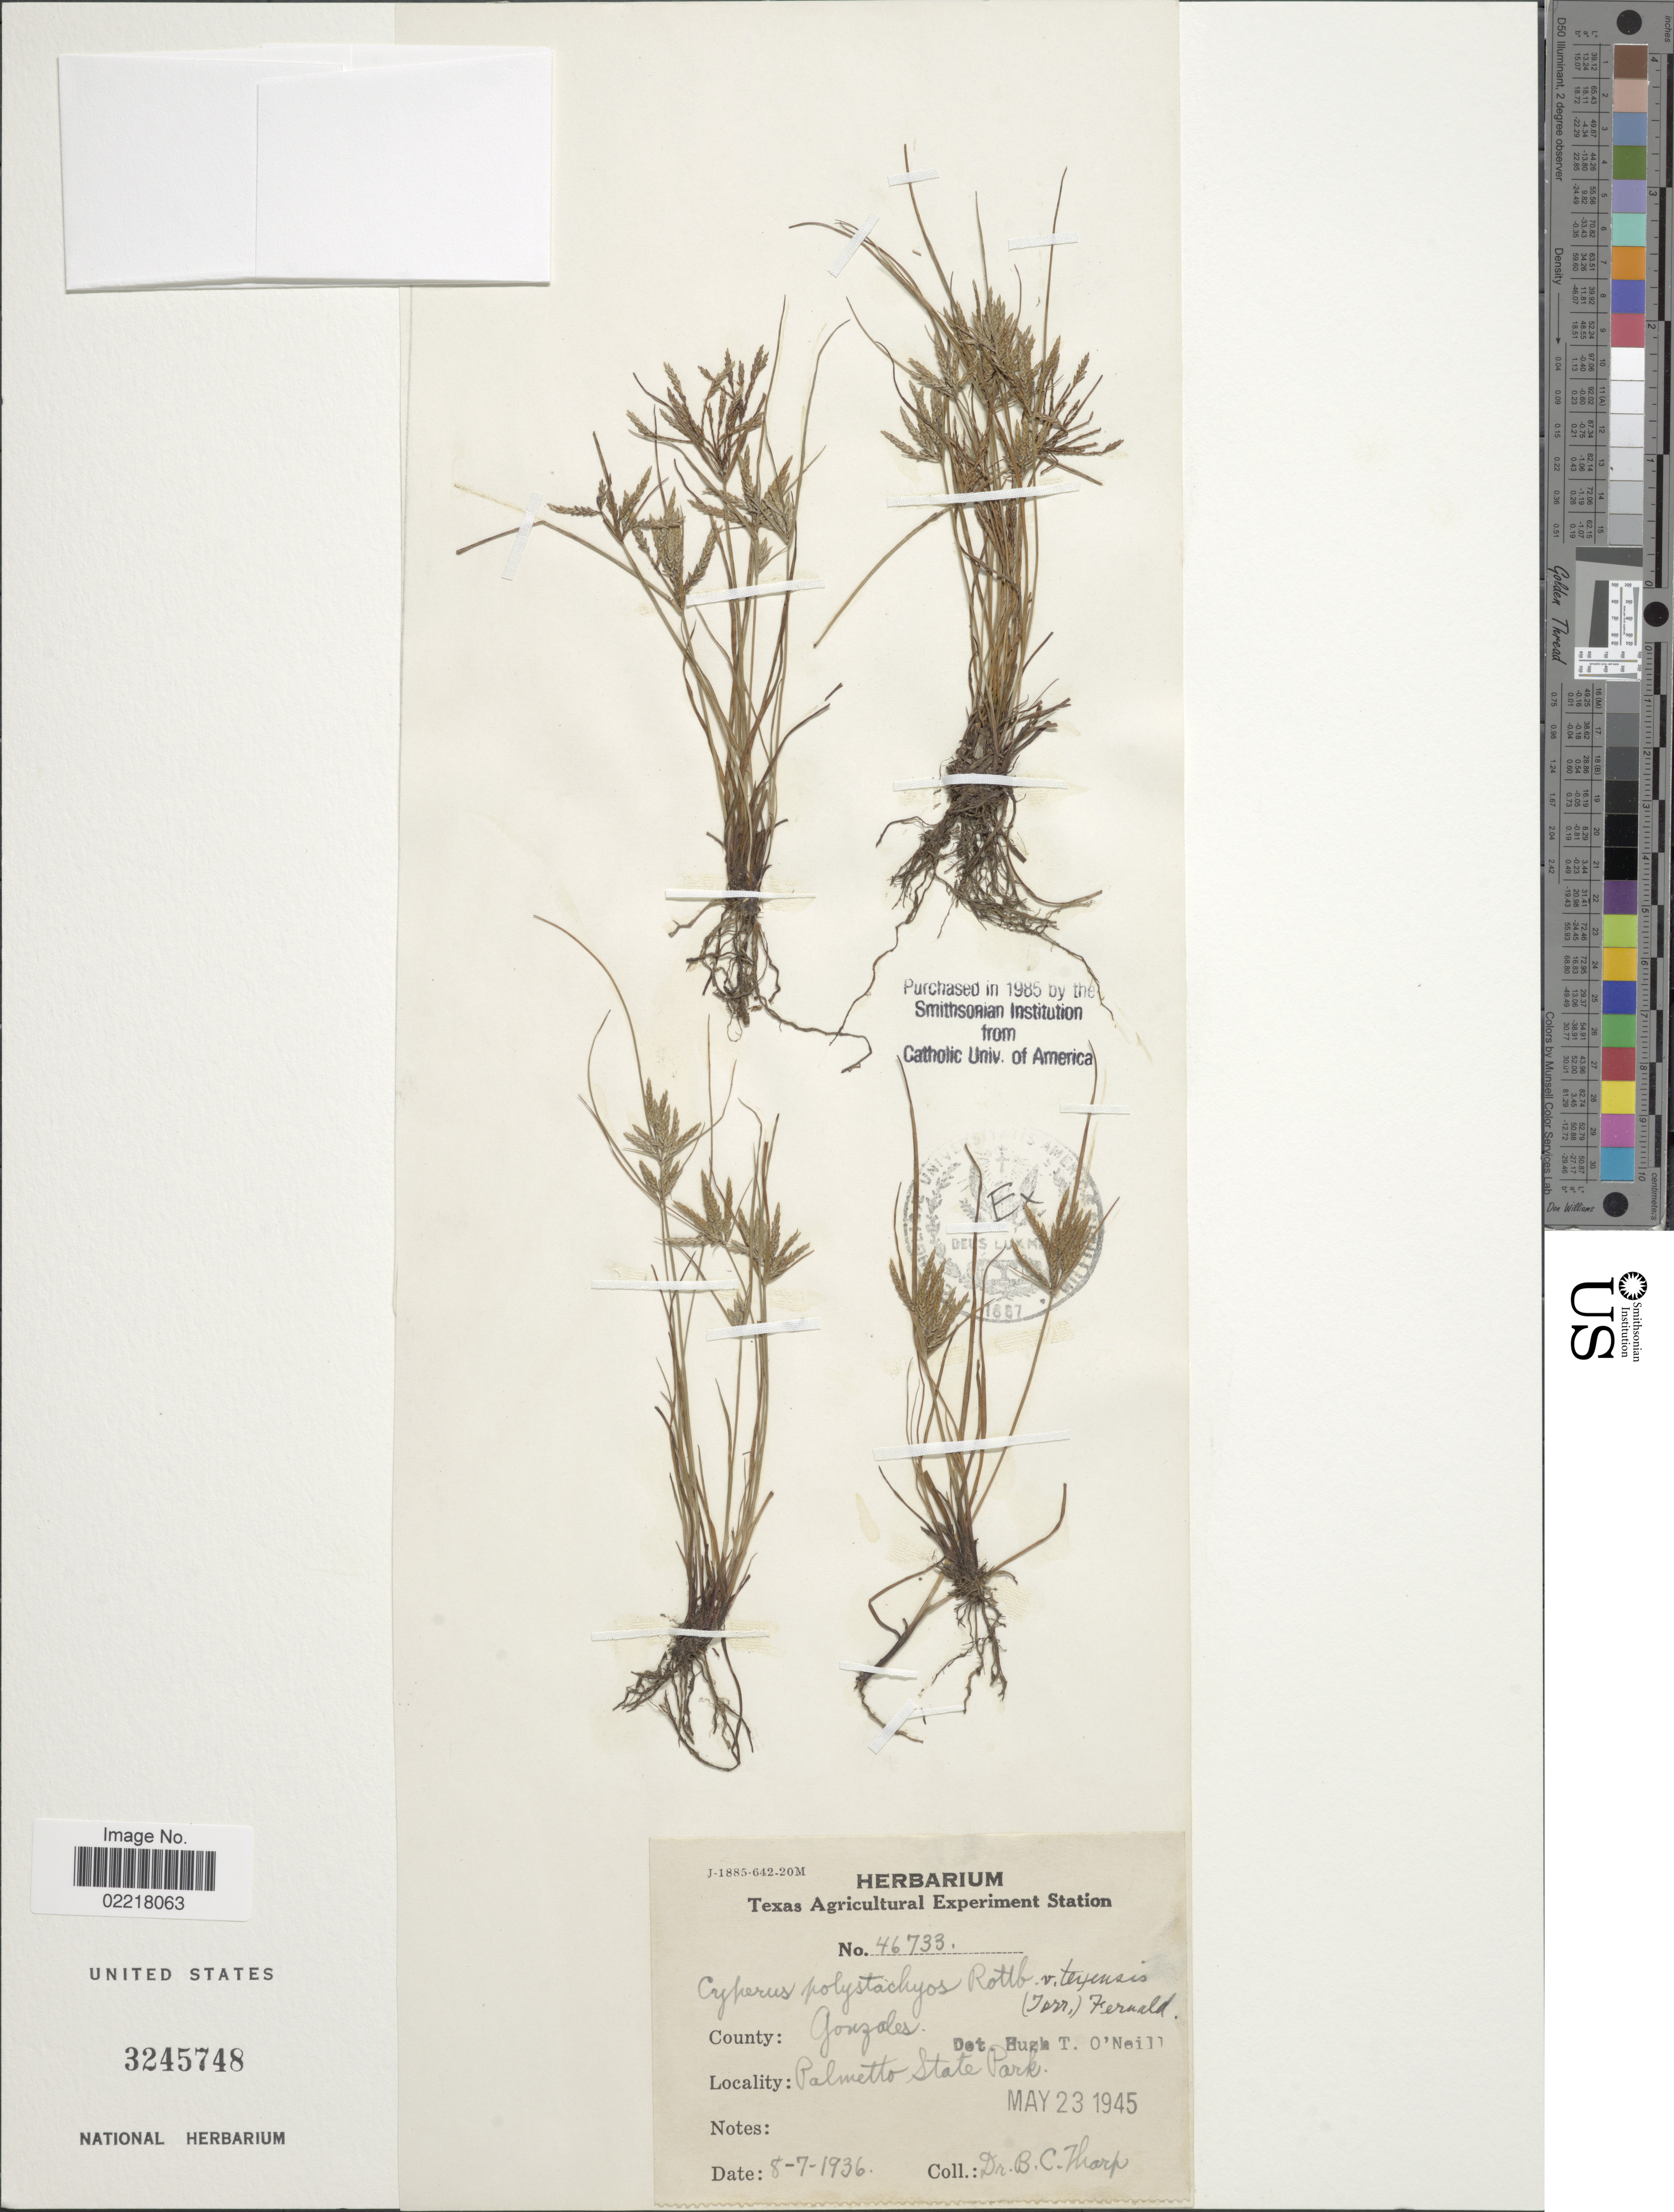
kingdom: Plantae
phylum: Tracheophyta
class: Liliopsida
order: Poales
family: Cyperaceae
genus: Cyperus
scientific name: Cyperus polystachyos var. texensis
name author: (Torr.) Fernald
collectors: B. C. Tharp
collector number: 46733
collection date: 1936-08-07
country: United States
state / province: Texas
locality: County: Gonzales. Palmetto State Park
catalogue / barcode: US 3245748